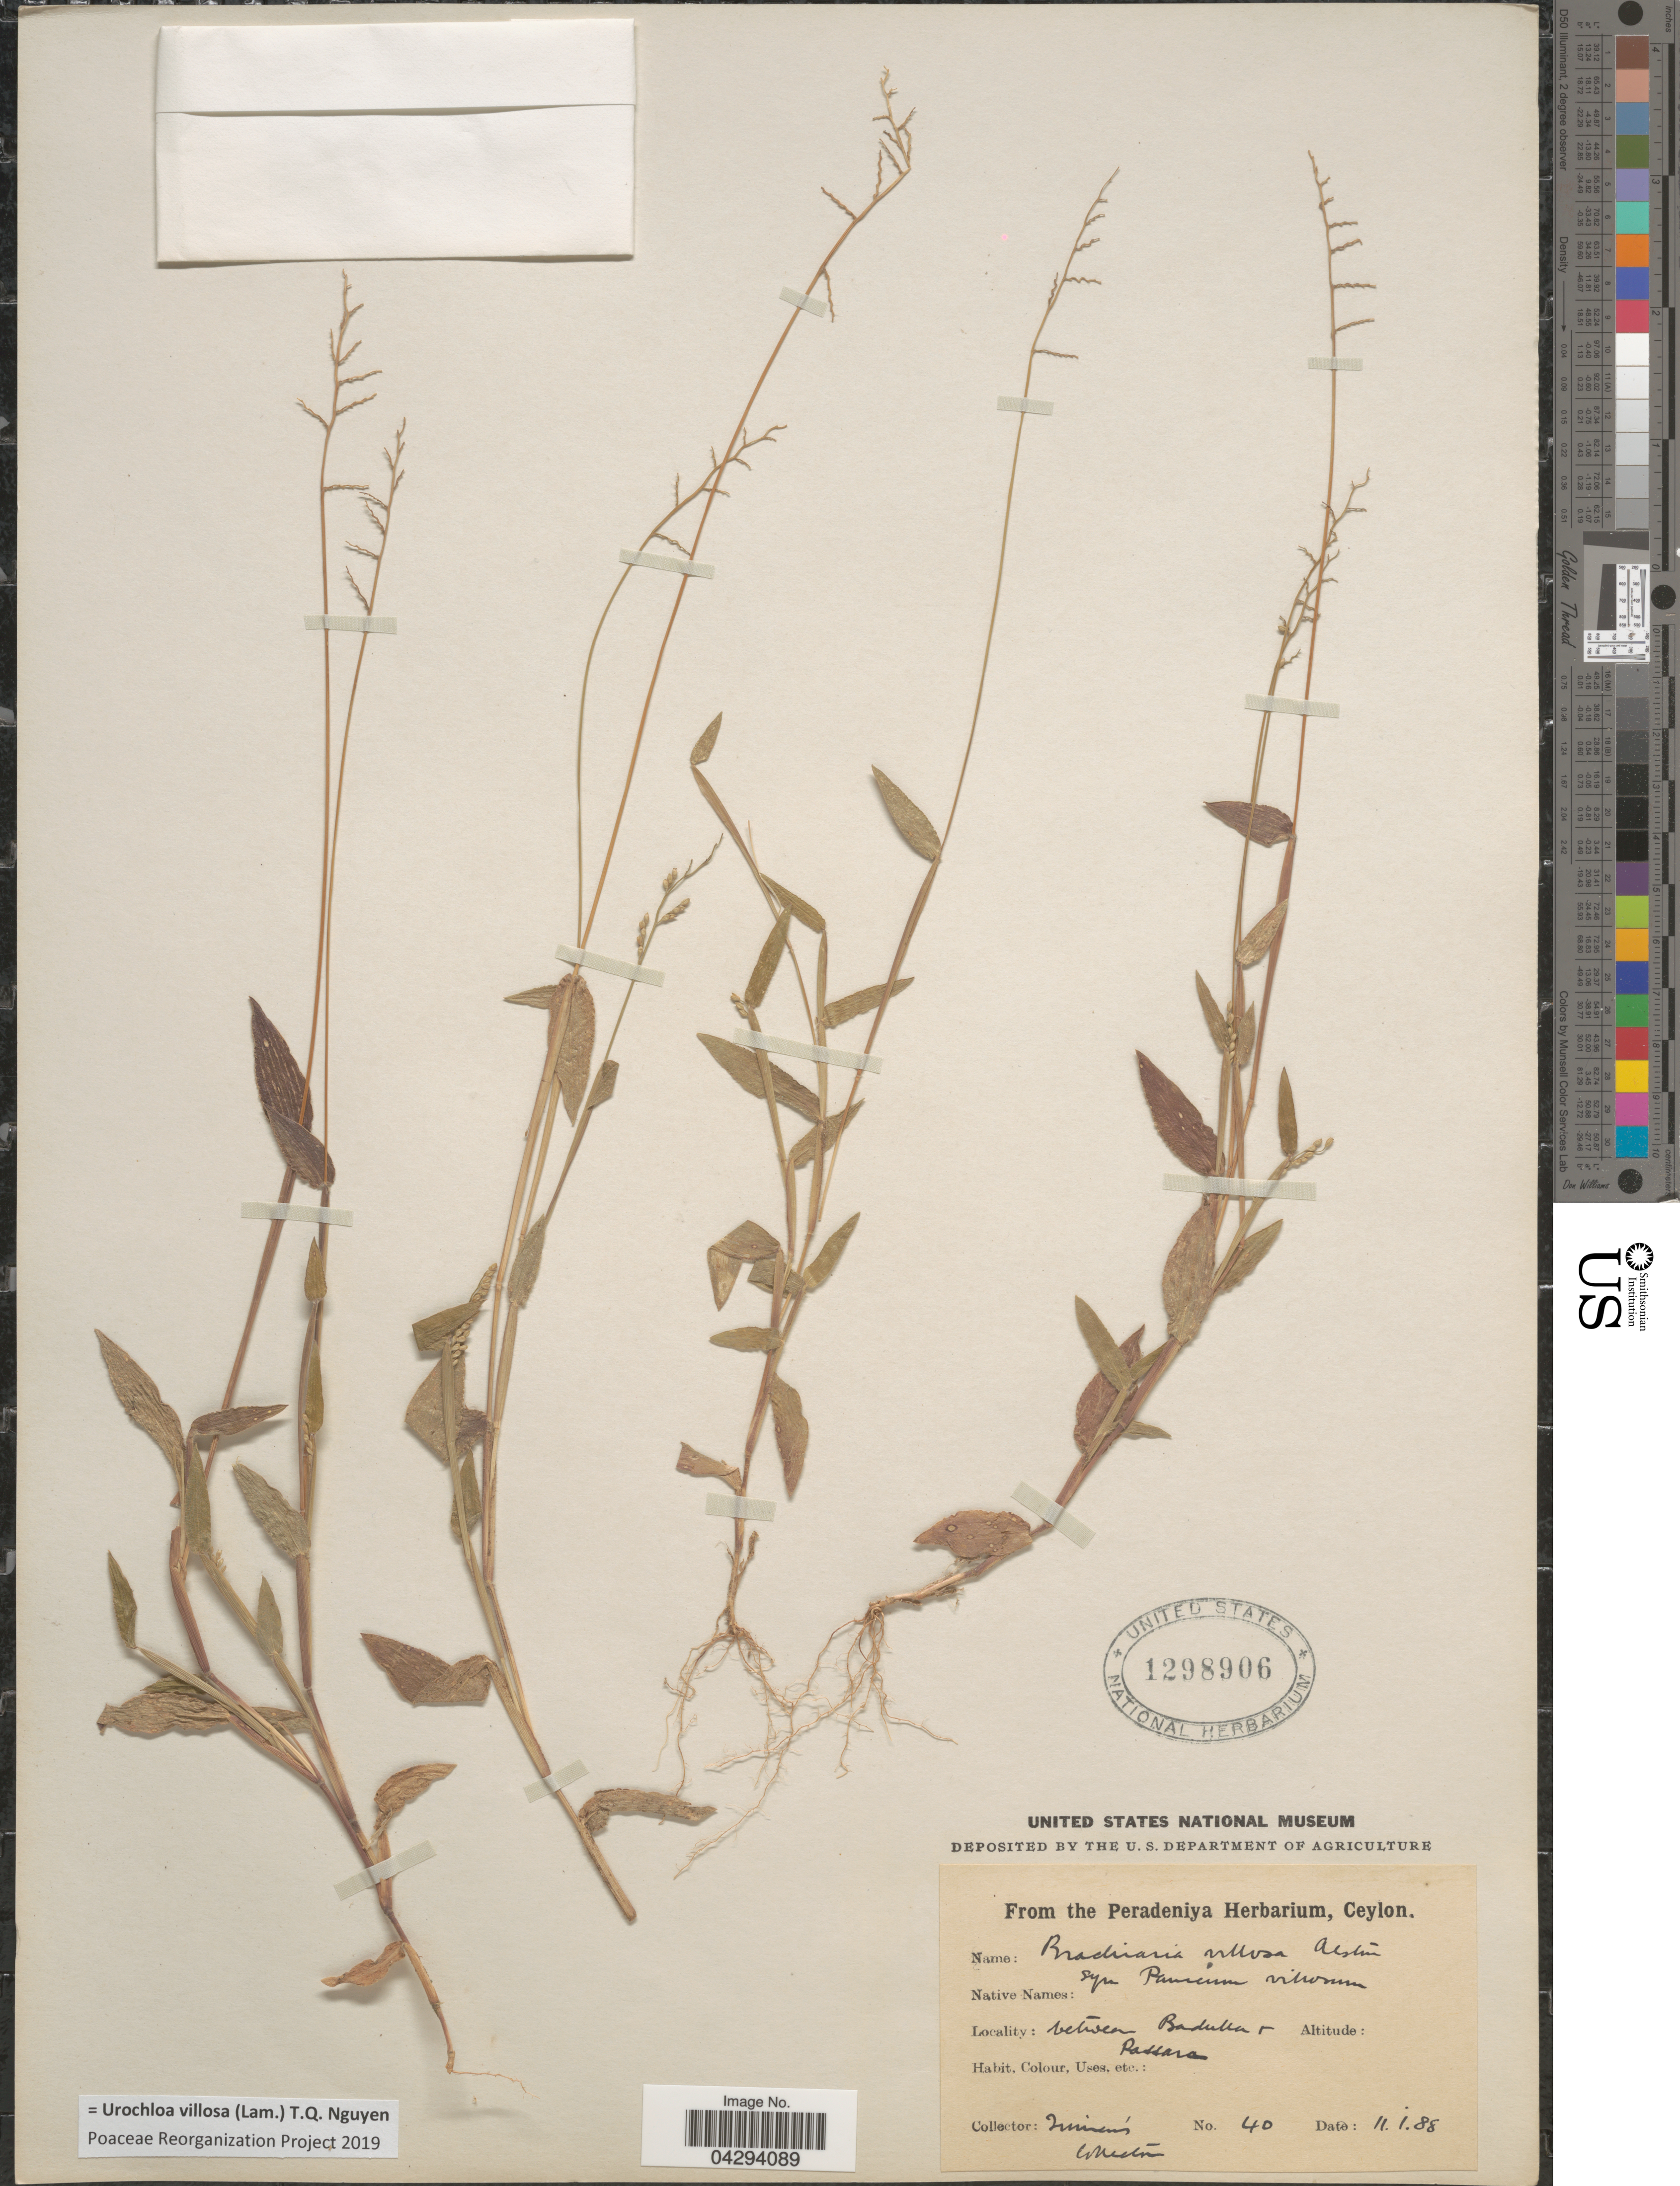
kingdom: Plantae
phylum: Tracheophyta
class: Liliopsida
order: Poales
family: Poaceae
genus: Urochloa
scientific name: Urochloa villosa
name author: (Lam.) T.Q. Nguyen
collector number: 40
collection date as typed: Transcribed d/m/y: 11/1/88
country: Sri Lanka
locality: Ceylon. Between Badulla & Passara.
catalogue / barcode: US 1298906